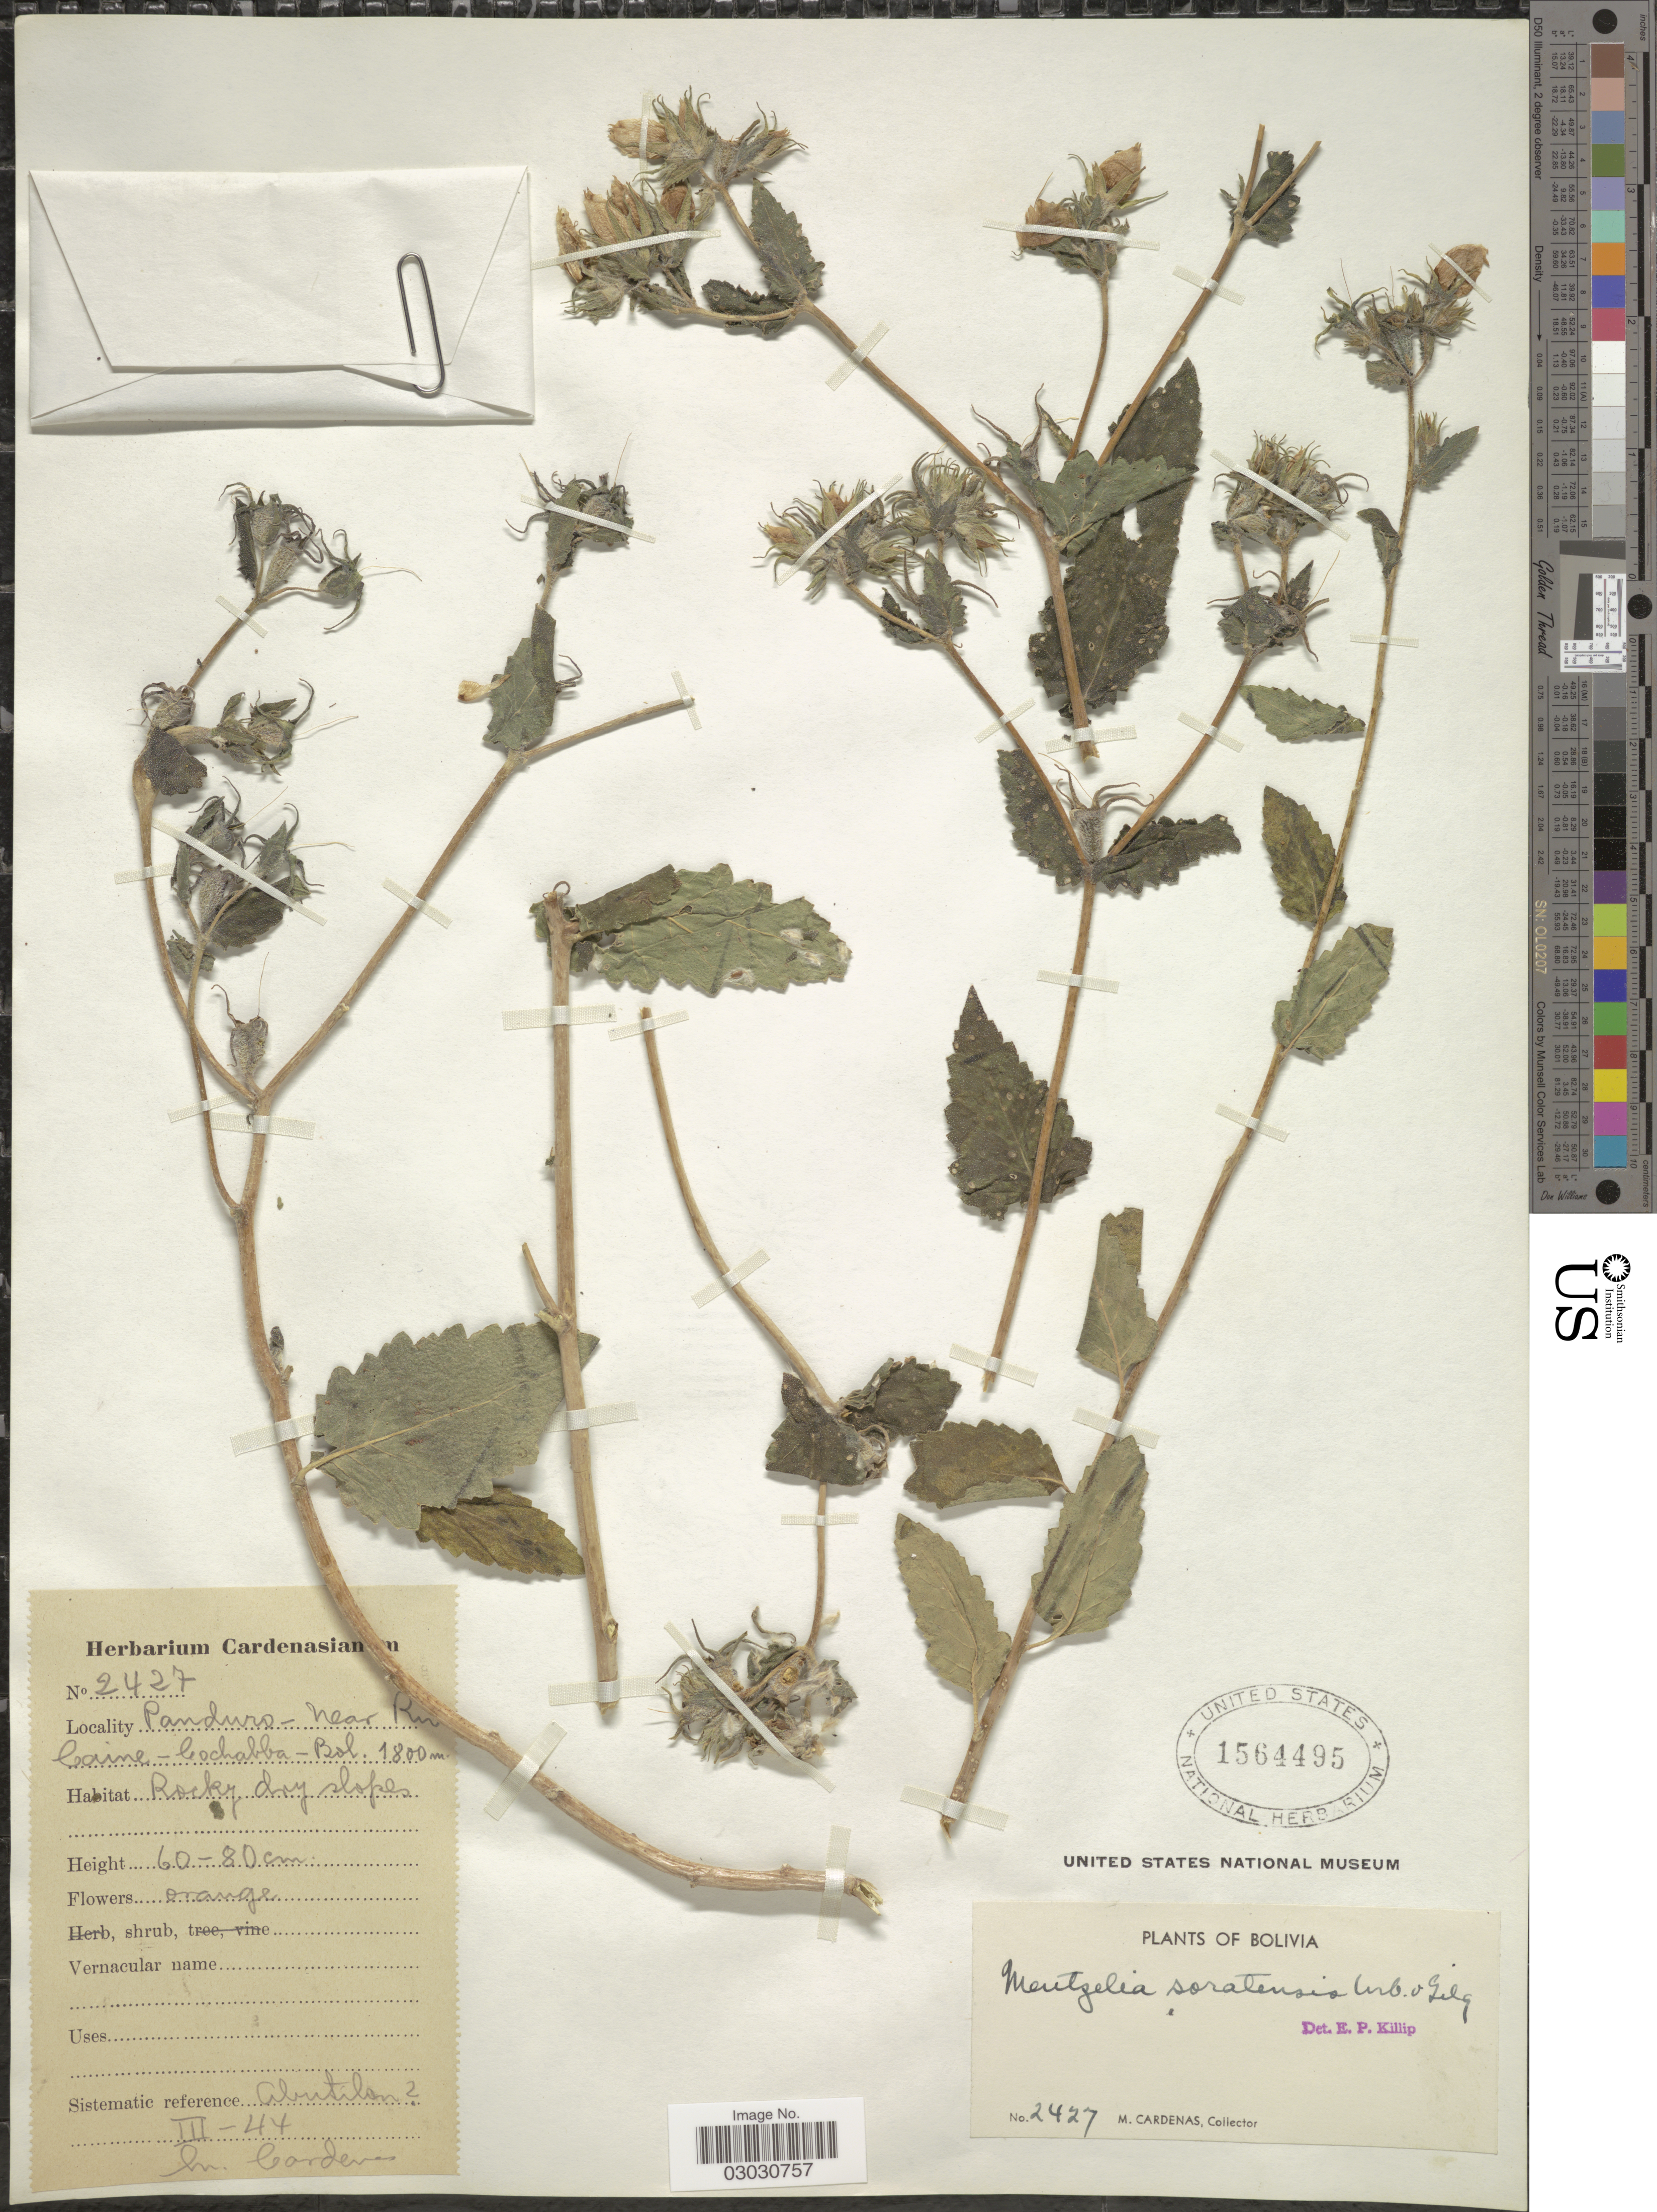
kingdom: Plantae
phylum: Tracheophyta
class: Magnoliopsida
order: Cornales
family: Loasaceae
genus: Mentzelia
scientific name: Mentzelia soratensis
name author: Urb. & Gilg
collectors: M. Cárdenas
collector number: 2427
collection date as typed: Transcribed d/m/y: /3/44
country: Bolivia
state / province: Cochabamba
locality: Panduro - near Rio Caine - Cochabba.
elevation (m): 1800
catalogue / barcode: US 1564495